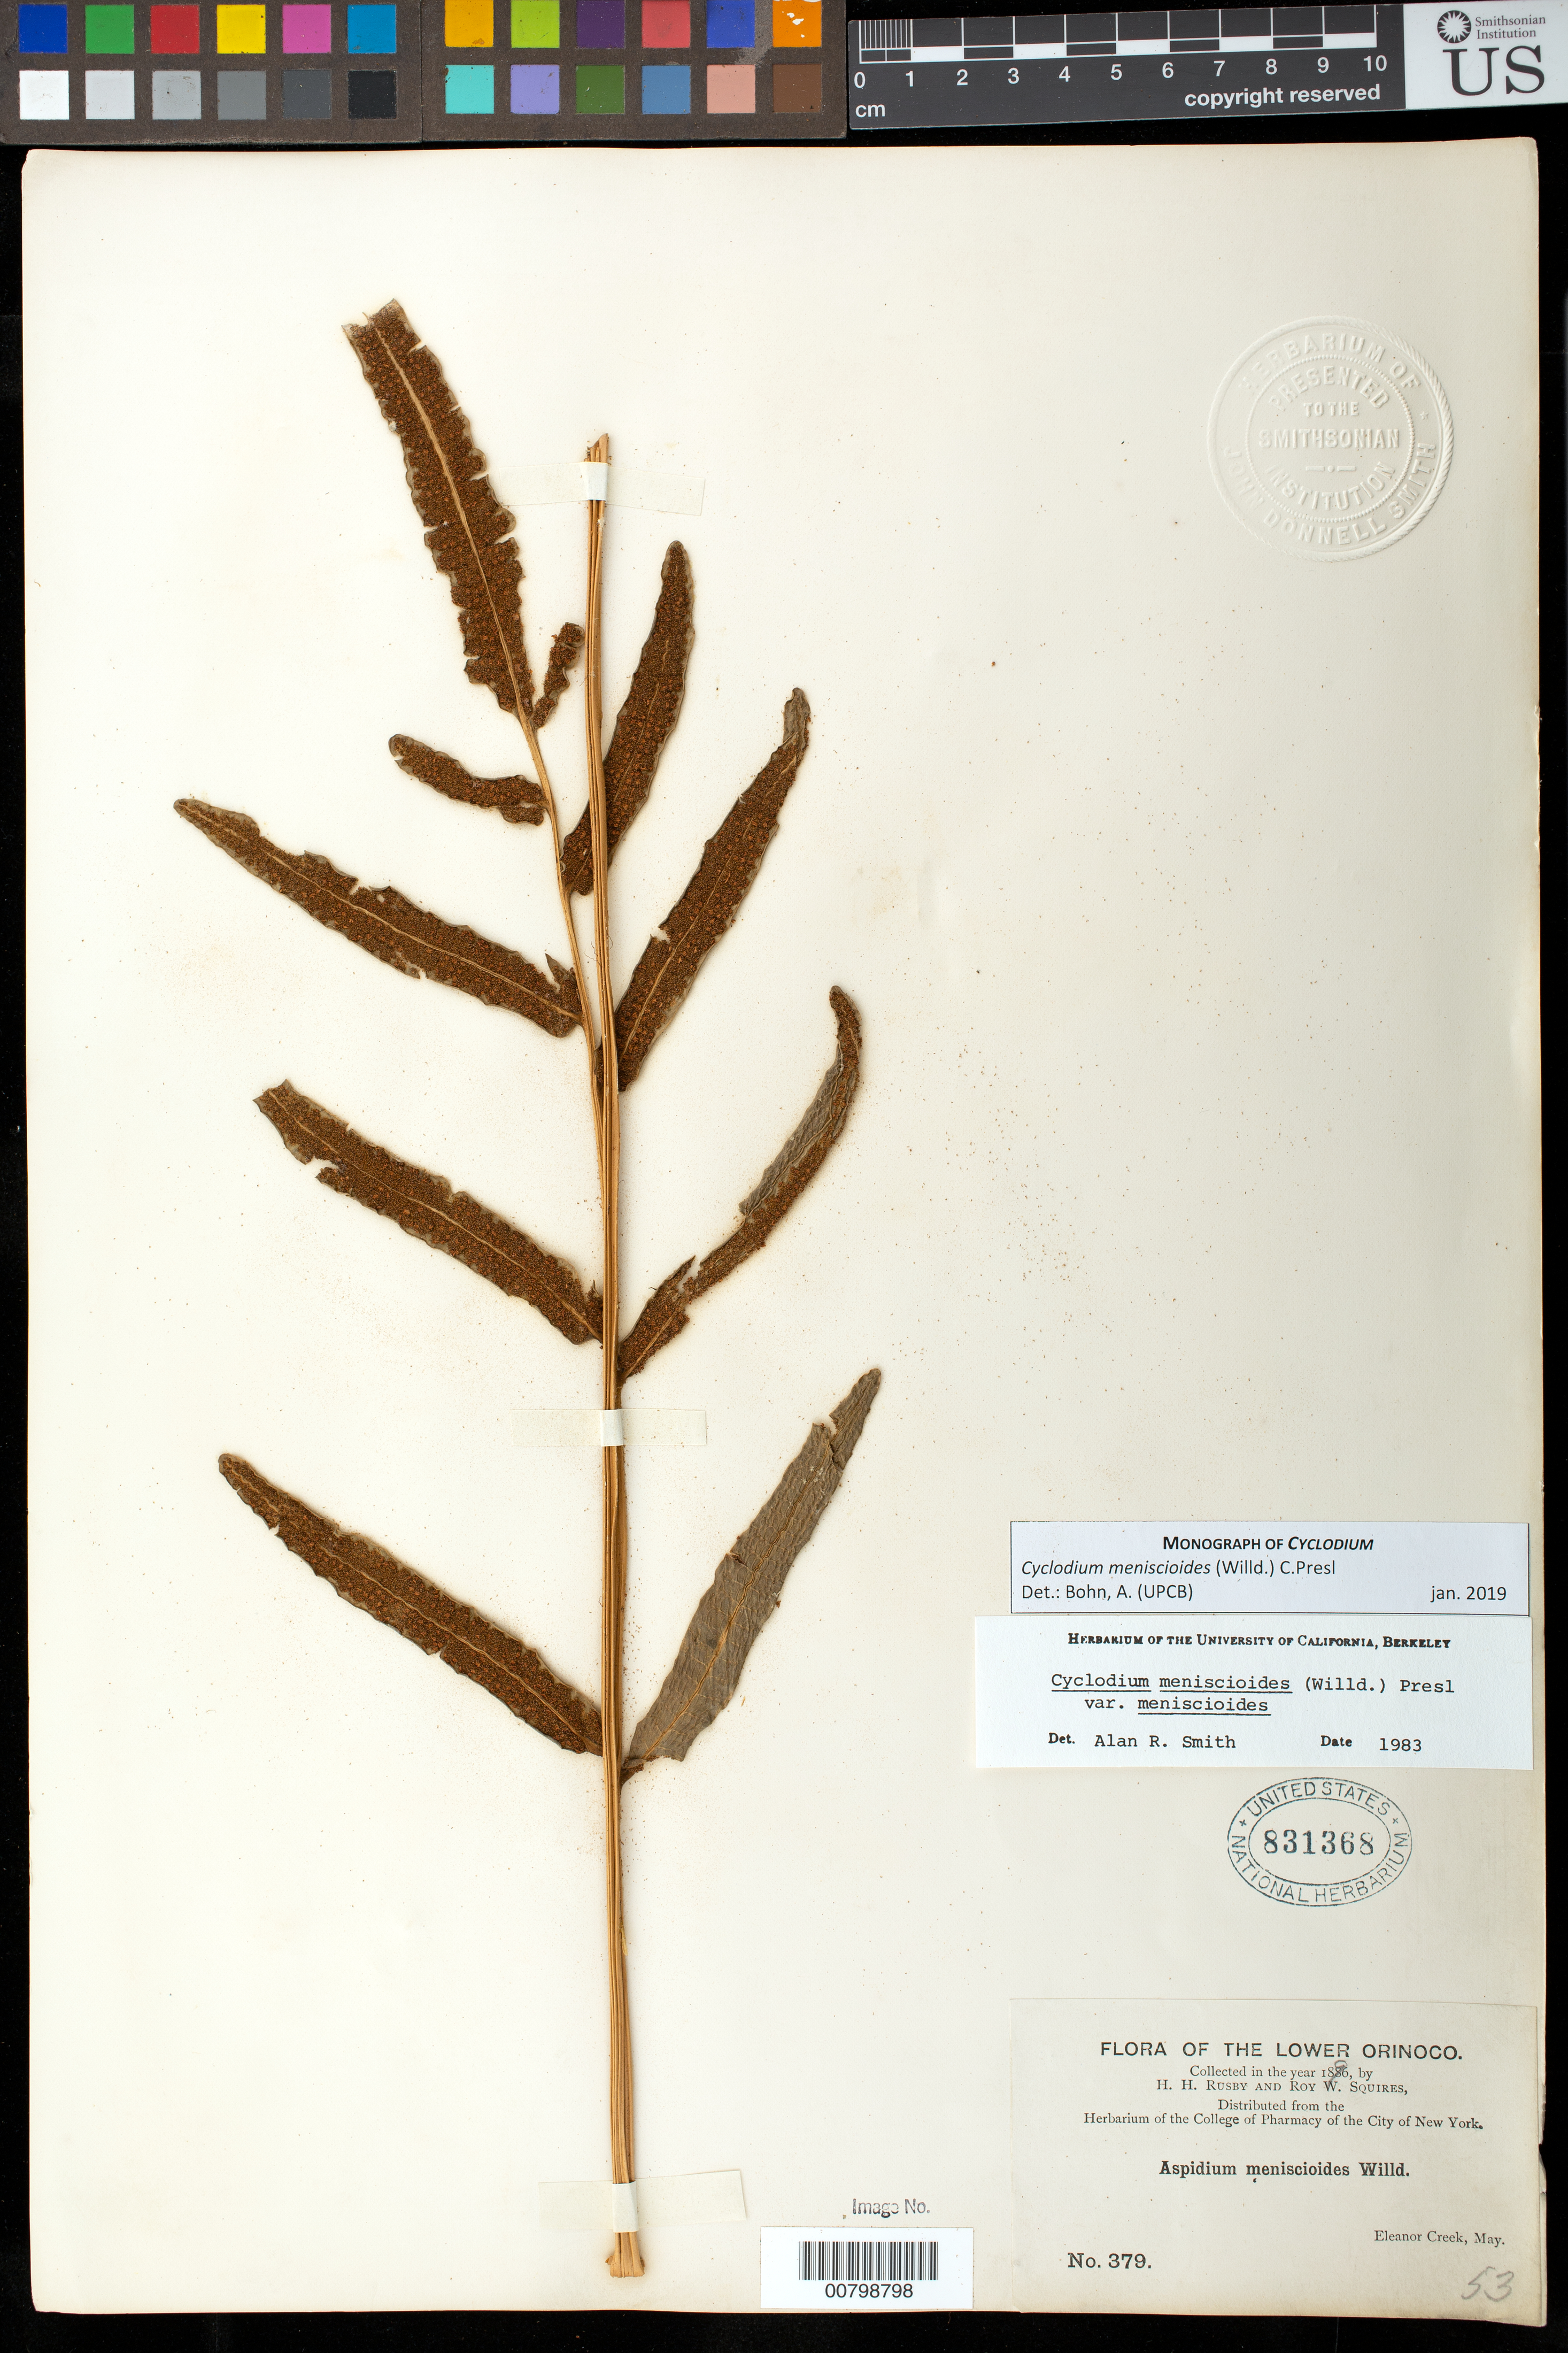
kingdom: Plantae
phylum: Tracheophyta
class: Polypodiopsida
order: Polypodiales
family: Dryopteridaceae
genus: Cyclodium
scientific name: Cyclodium meniscioides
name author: (Willd.) C. Presl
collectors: H. H. Rusby & R. Squires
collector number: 377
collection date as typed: May 1896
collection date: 1896-05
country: Venezuela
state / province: Delta Amacuro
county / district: Antonio Díaz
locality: Lower Orinoco, Eleanor Creek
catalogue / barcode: US 831368